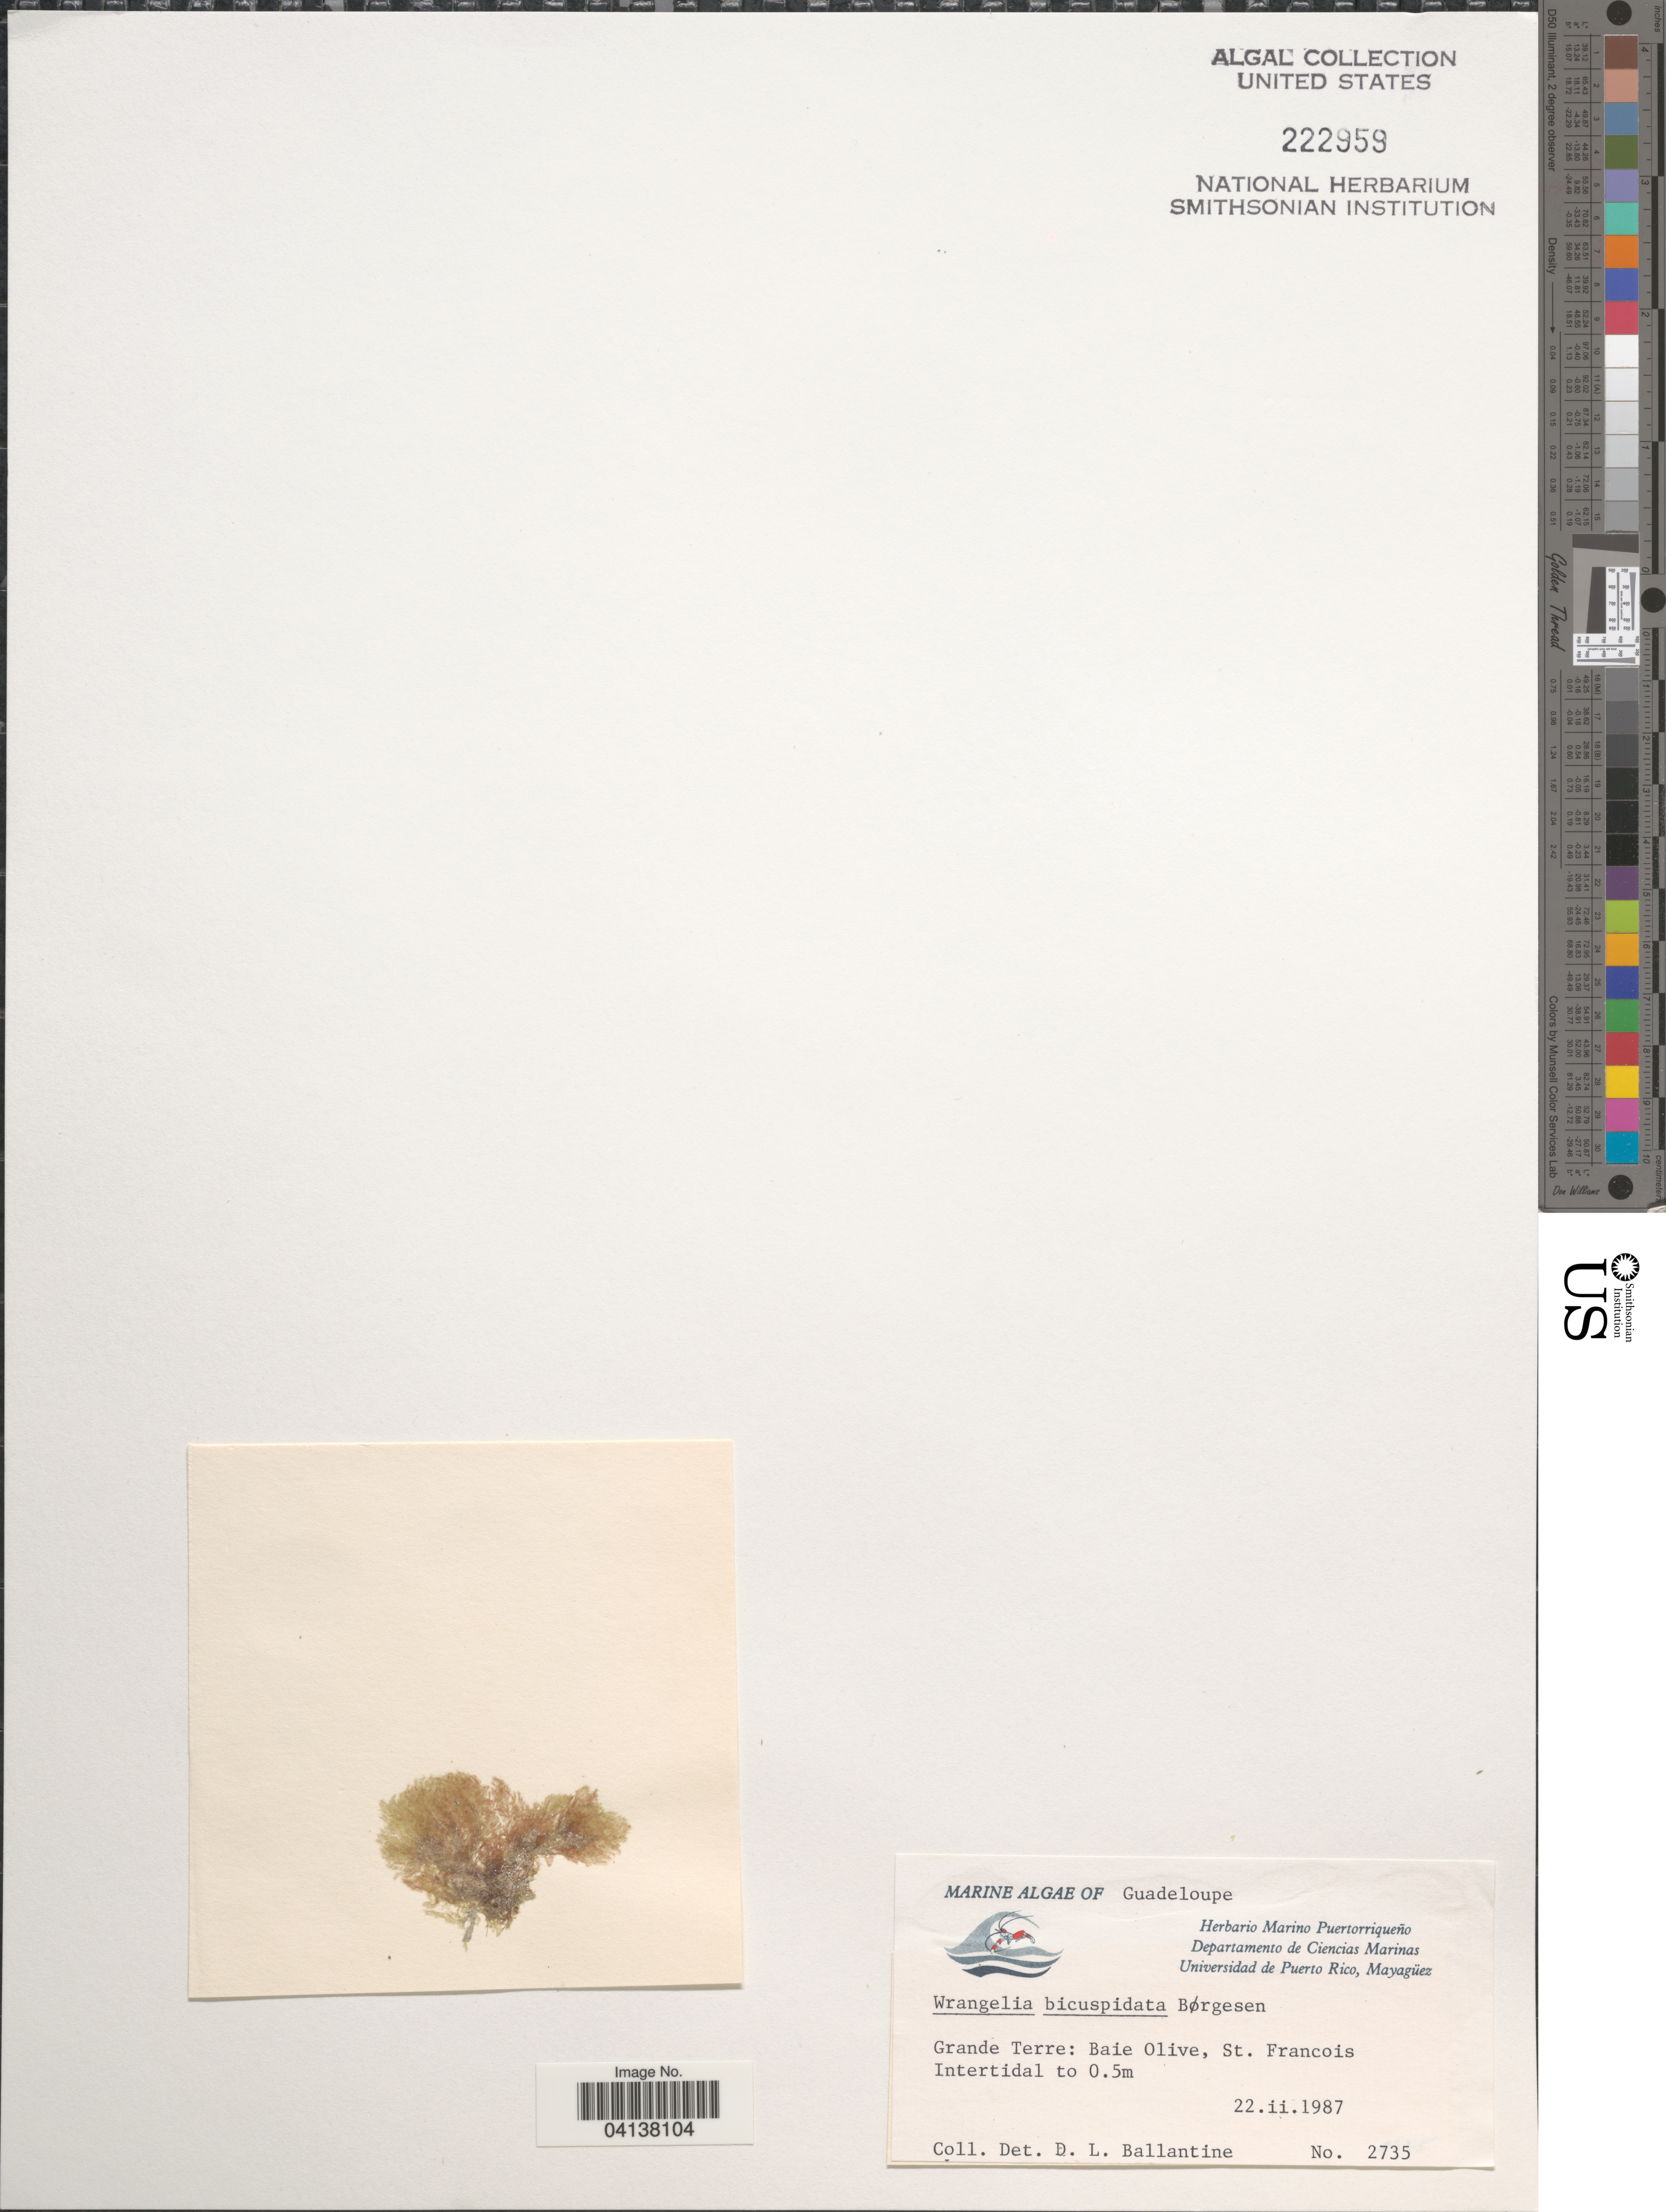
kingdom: Plantae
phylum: Rhodophyta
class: Florideophyceae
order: Ceramiales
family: Wrangeliaceae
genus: Wrangelia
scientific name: Wrangelia bicuspidata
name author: Børgesen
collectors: D.L. Ballantine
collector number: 2735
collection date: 1987-02-22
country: Guadeloupe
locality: Grande Terre: Baie Olive, St. Francois.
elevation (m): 0.5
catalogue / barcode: US 222959